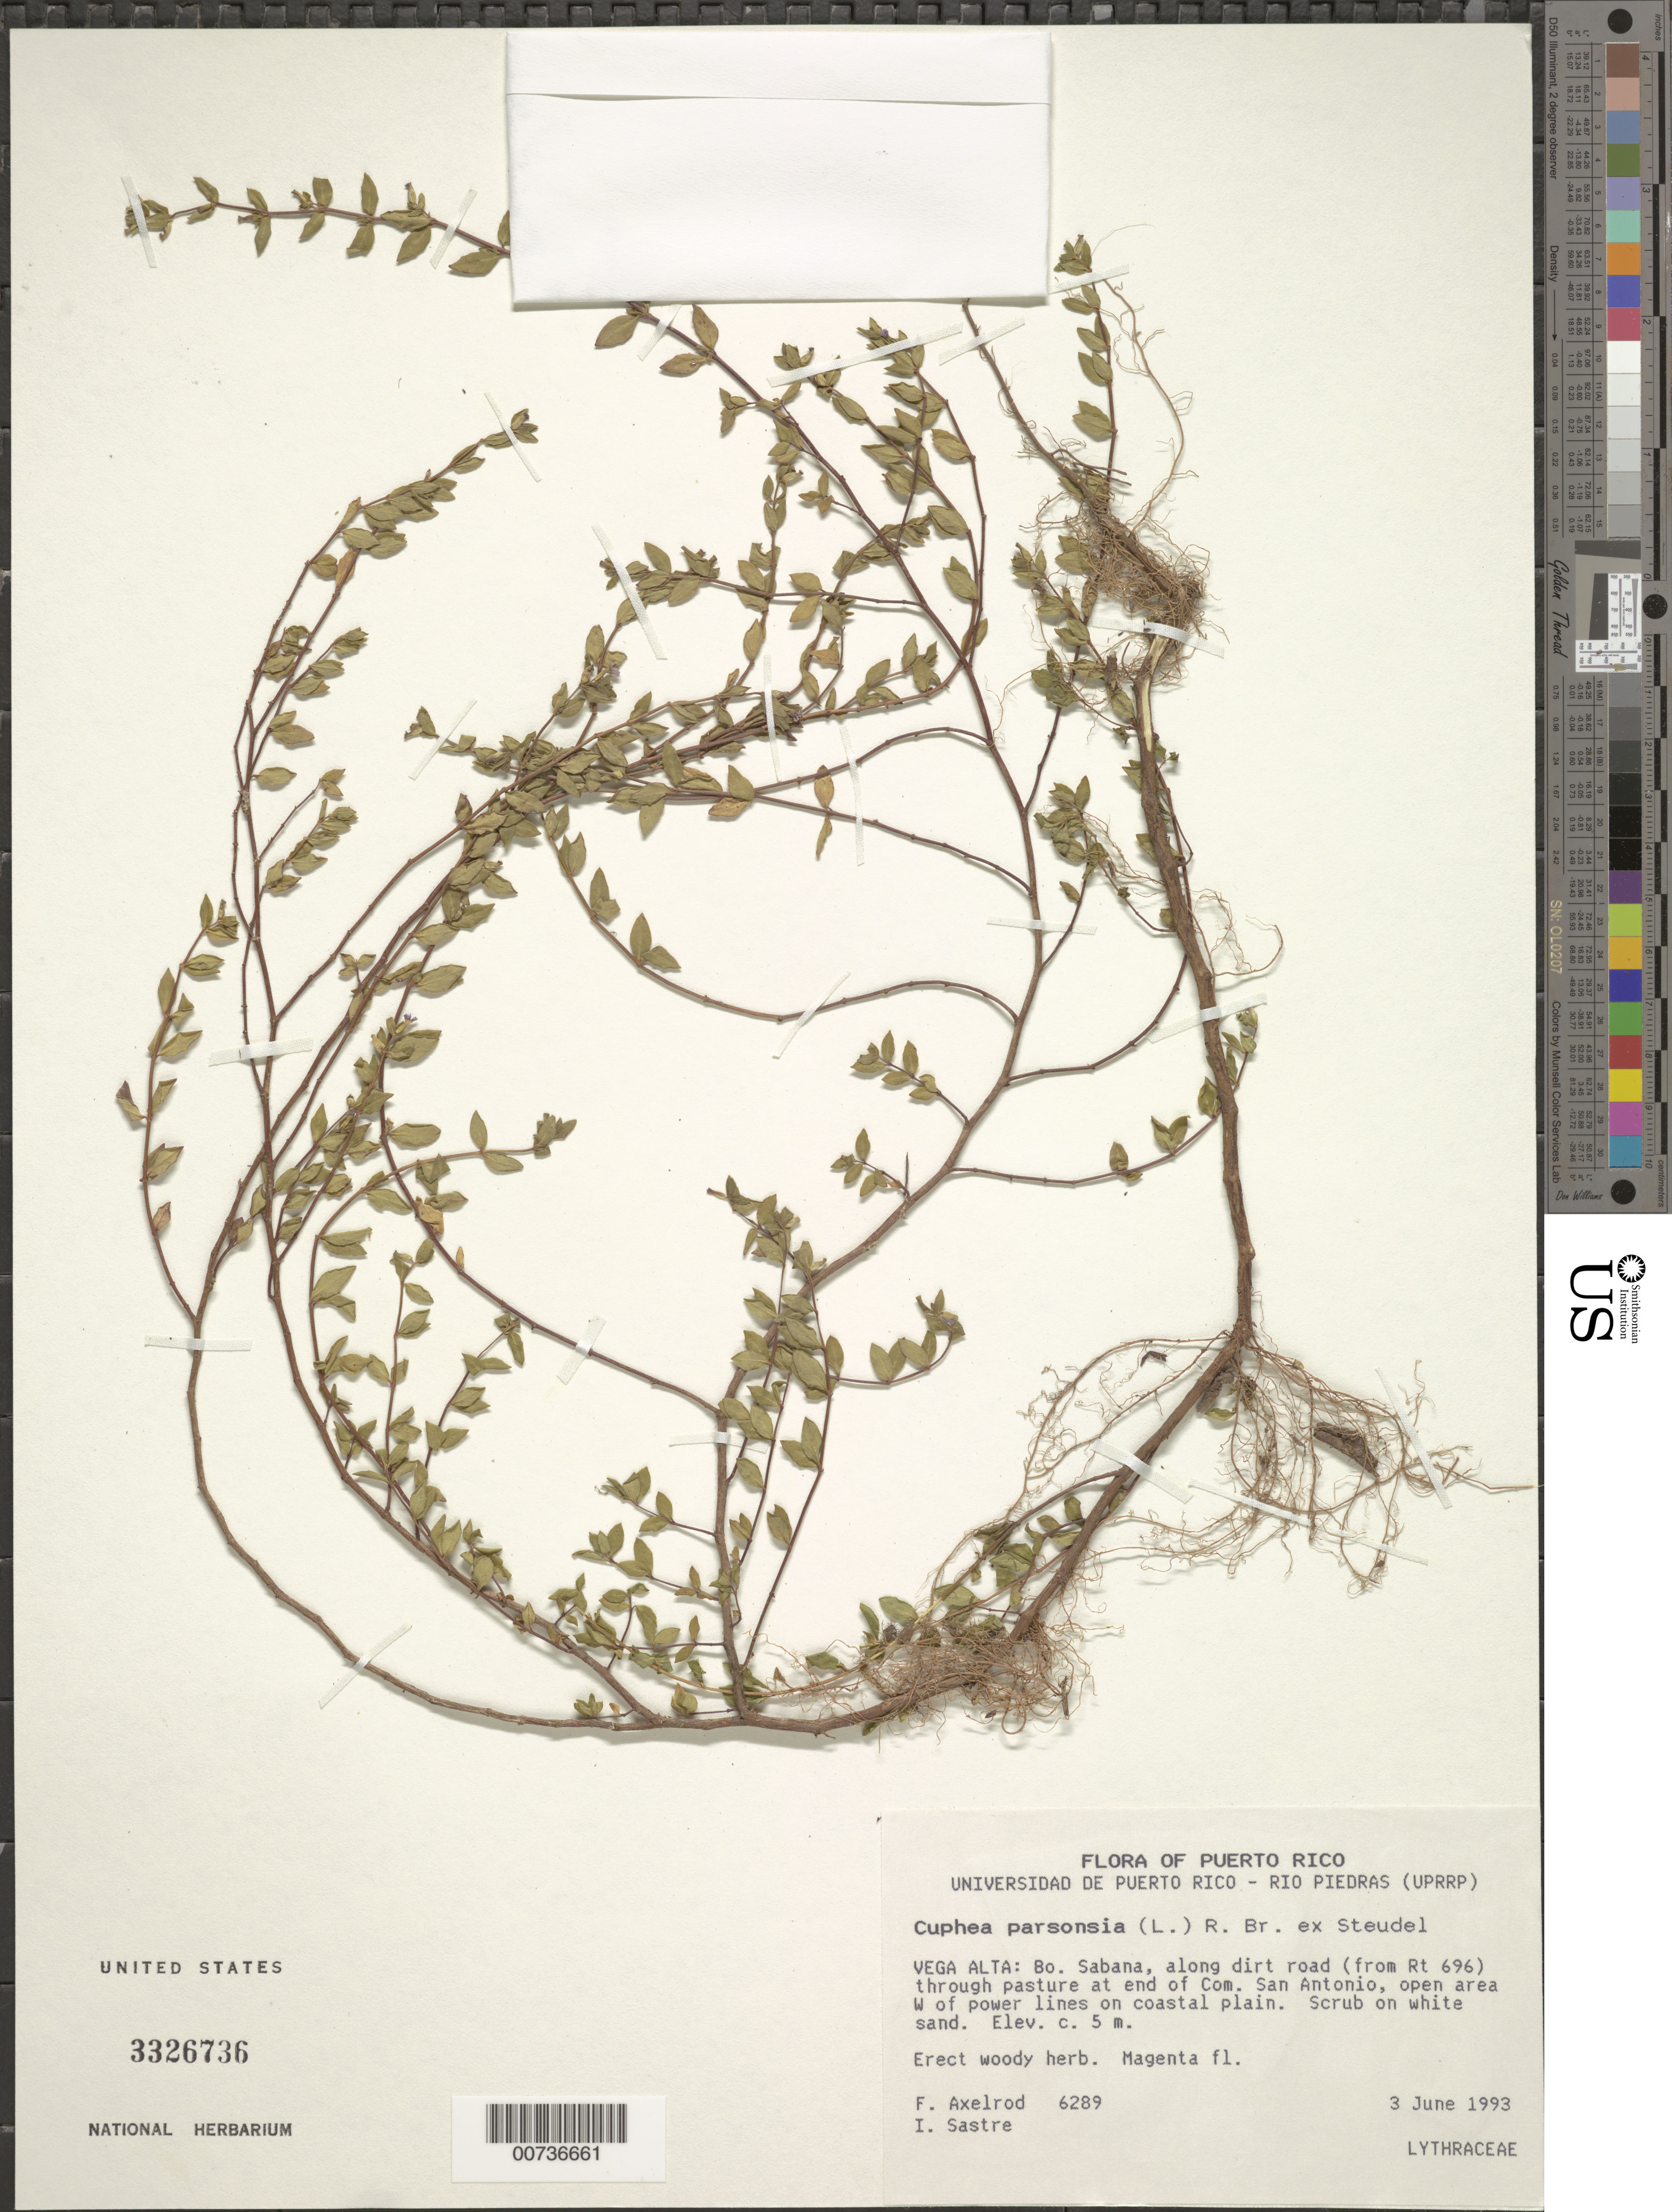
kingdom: Plantae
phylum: Tracheophyta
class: Magnoliopsida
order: Myrtales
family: Lythraceae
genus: Cuphea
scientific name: Cuphea parsonsia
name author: (L.) R. Br. ex Steud.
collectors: F. S. Axelrod & I. Sastre-de Jesús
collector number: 6289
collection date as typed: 03 Jun 1993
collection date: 1993-06-03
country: Puerto Rico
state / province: Vega Baja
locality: Vega Baja: Barrio Sabana, along dirt road (from Rt 696) through pasture at end of Com. San Antonio, open area W of power lines on coastal plain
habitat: Scrub on white sand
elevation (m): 5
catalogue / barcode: US 3326736